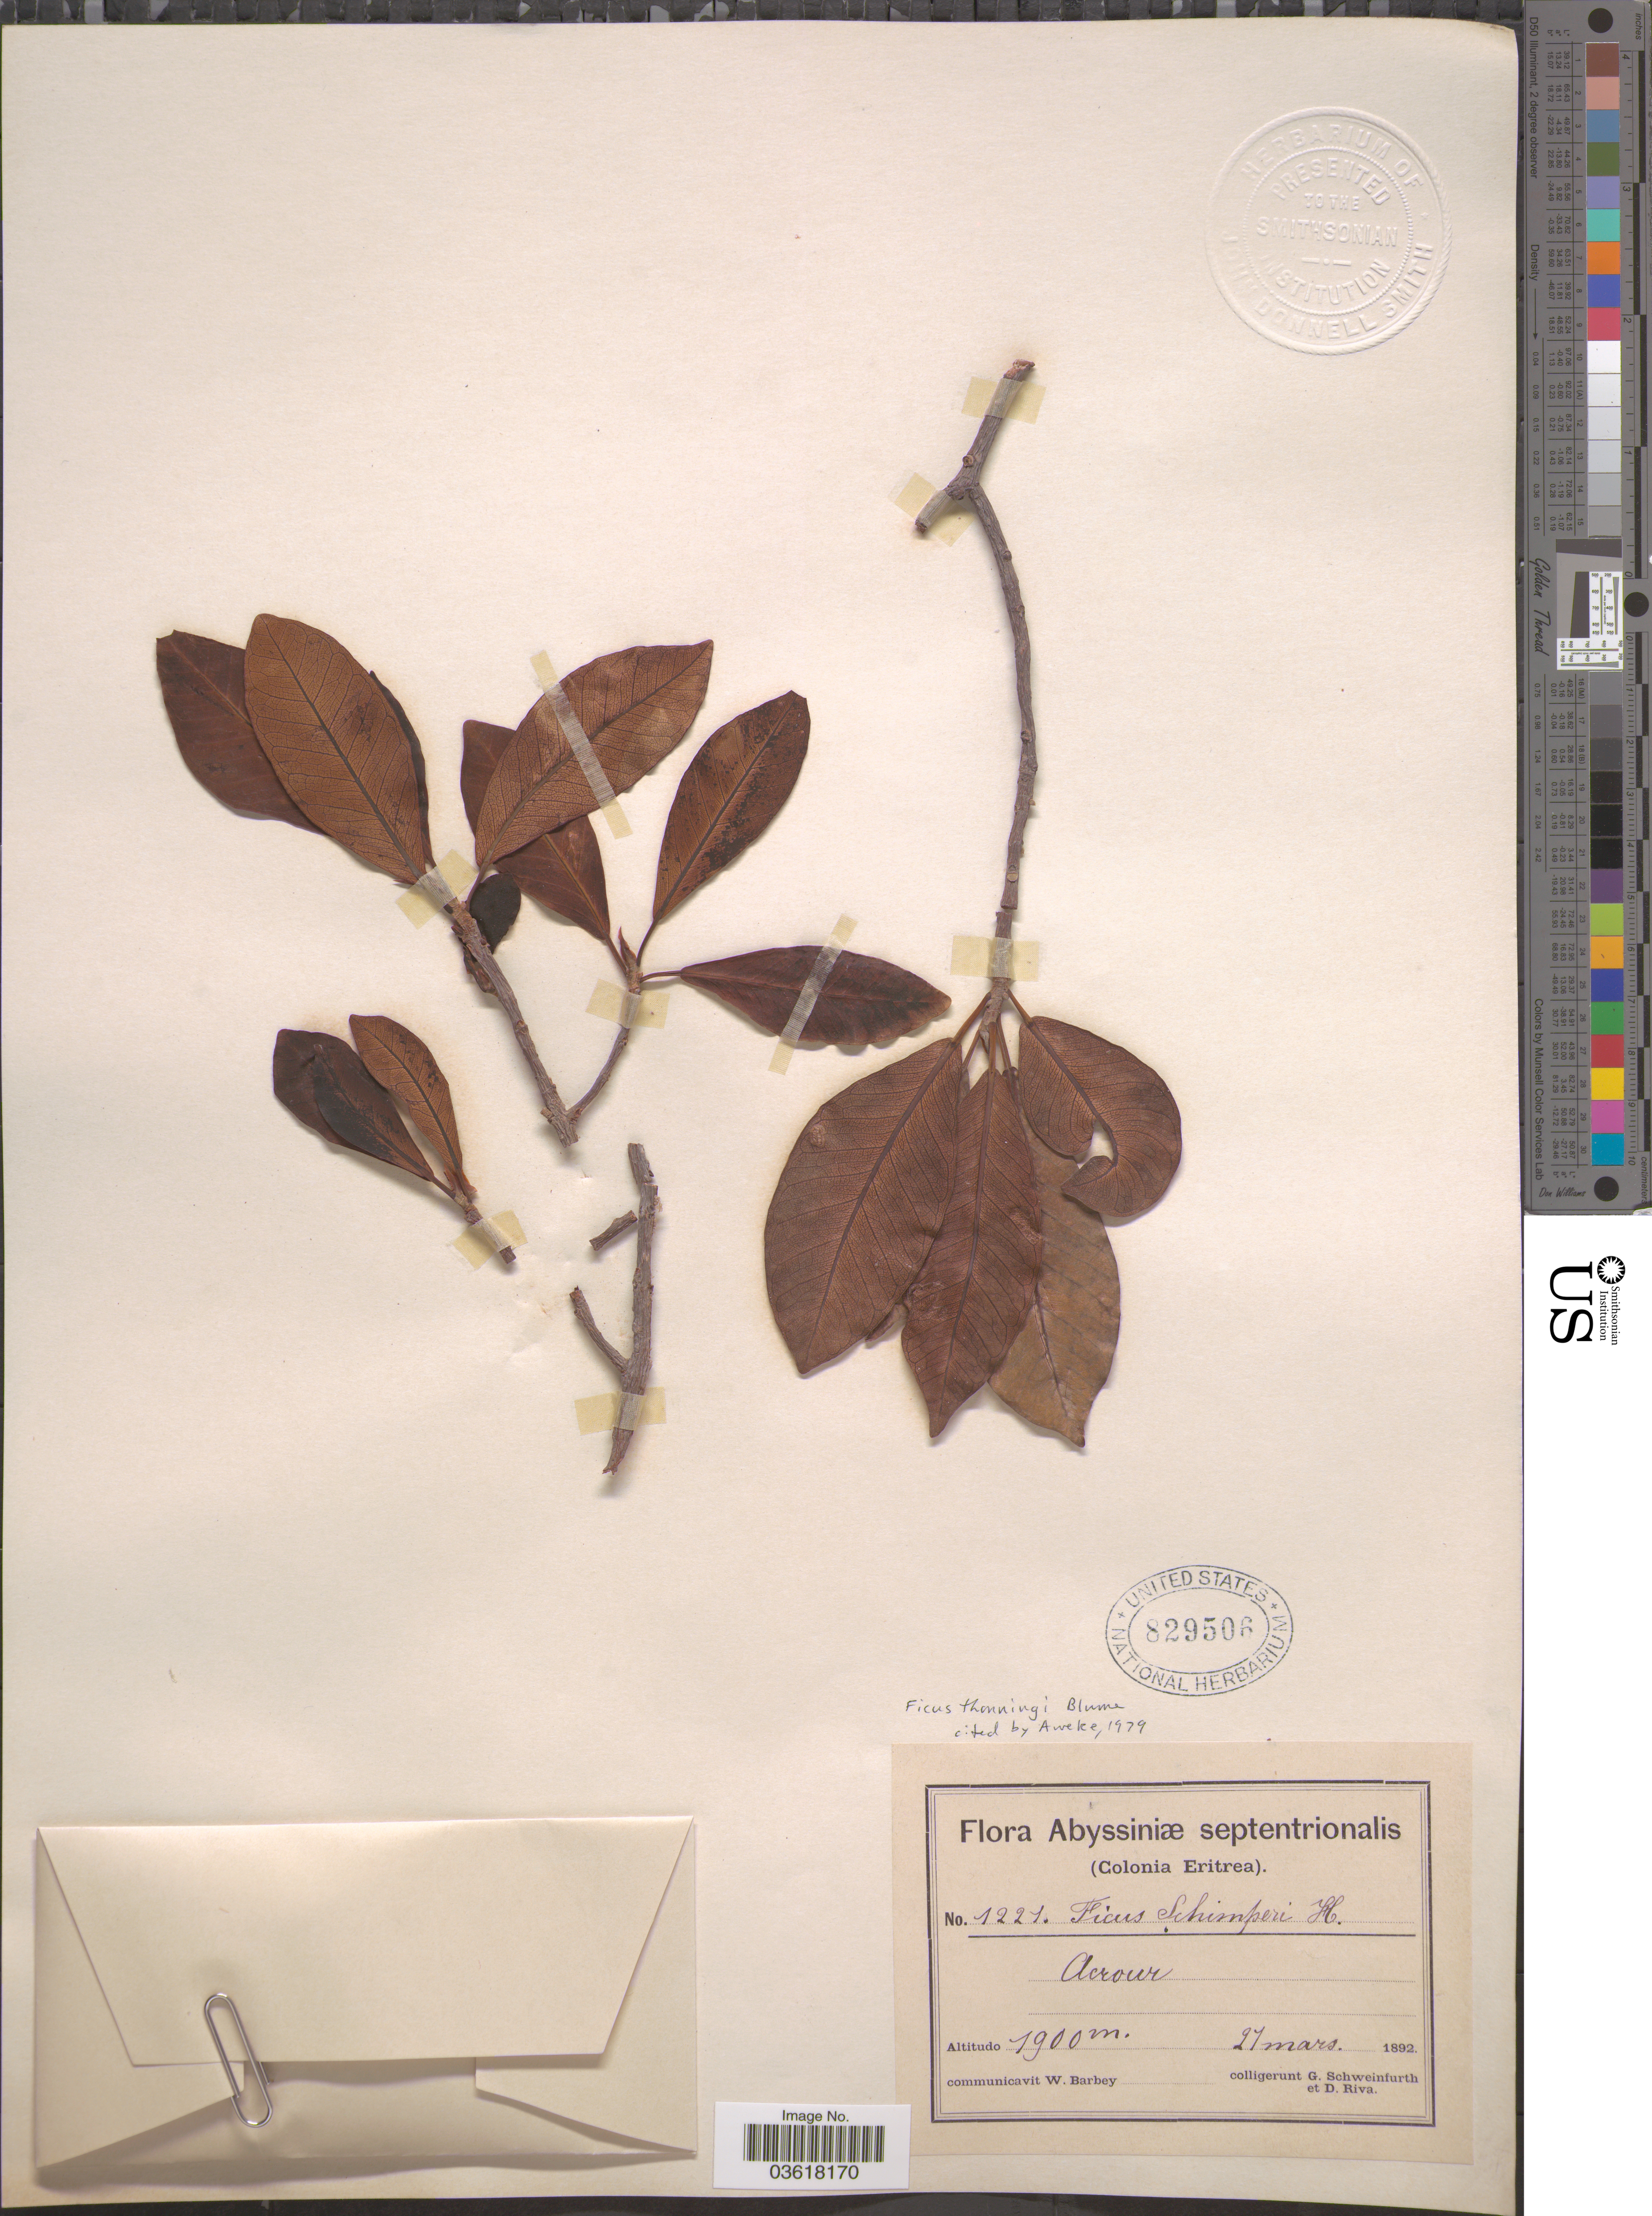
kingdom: Plantae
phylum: Tracheophyta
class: Magnoliopsida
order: Rosales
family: Moraceae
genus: Ficus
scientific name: Ficus thonningii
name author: Blume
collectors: G. A. Schweinfurth (herbarium) & D. Riva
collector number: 1221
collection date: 1892-03-21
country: Eritrea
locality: Abyssiniæ septentrionalis (Colonia Eritrea). Acrour.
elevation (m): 1900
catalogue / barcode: US 829506